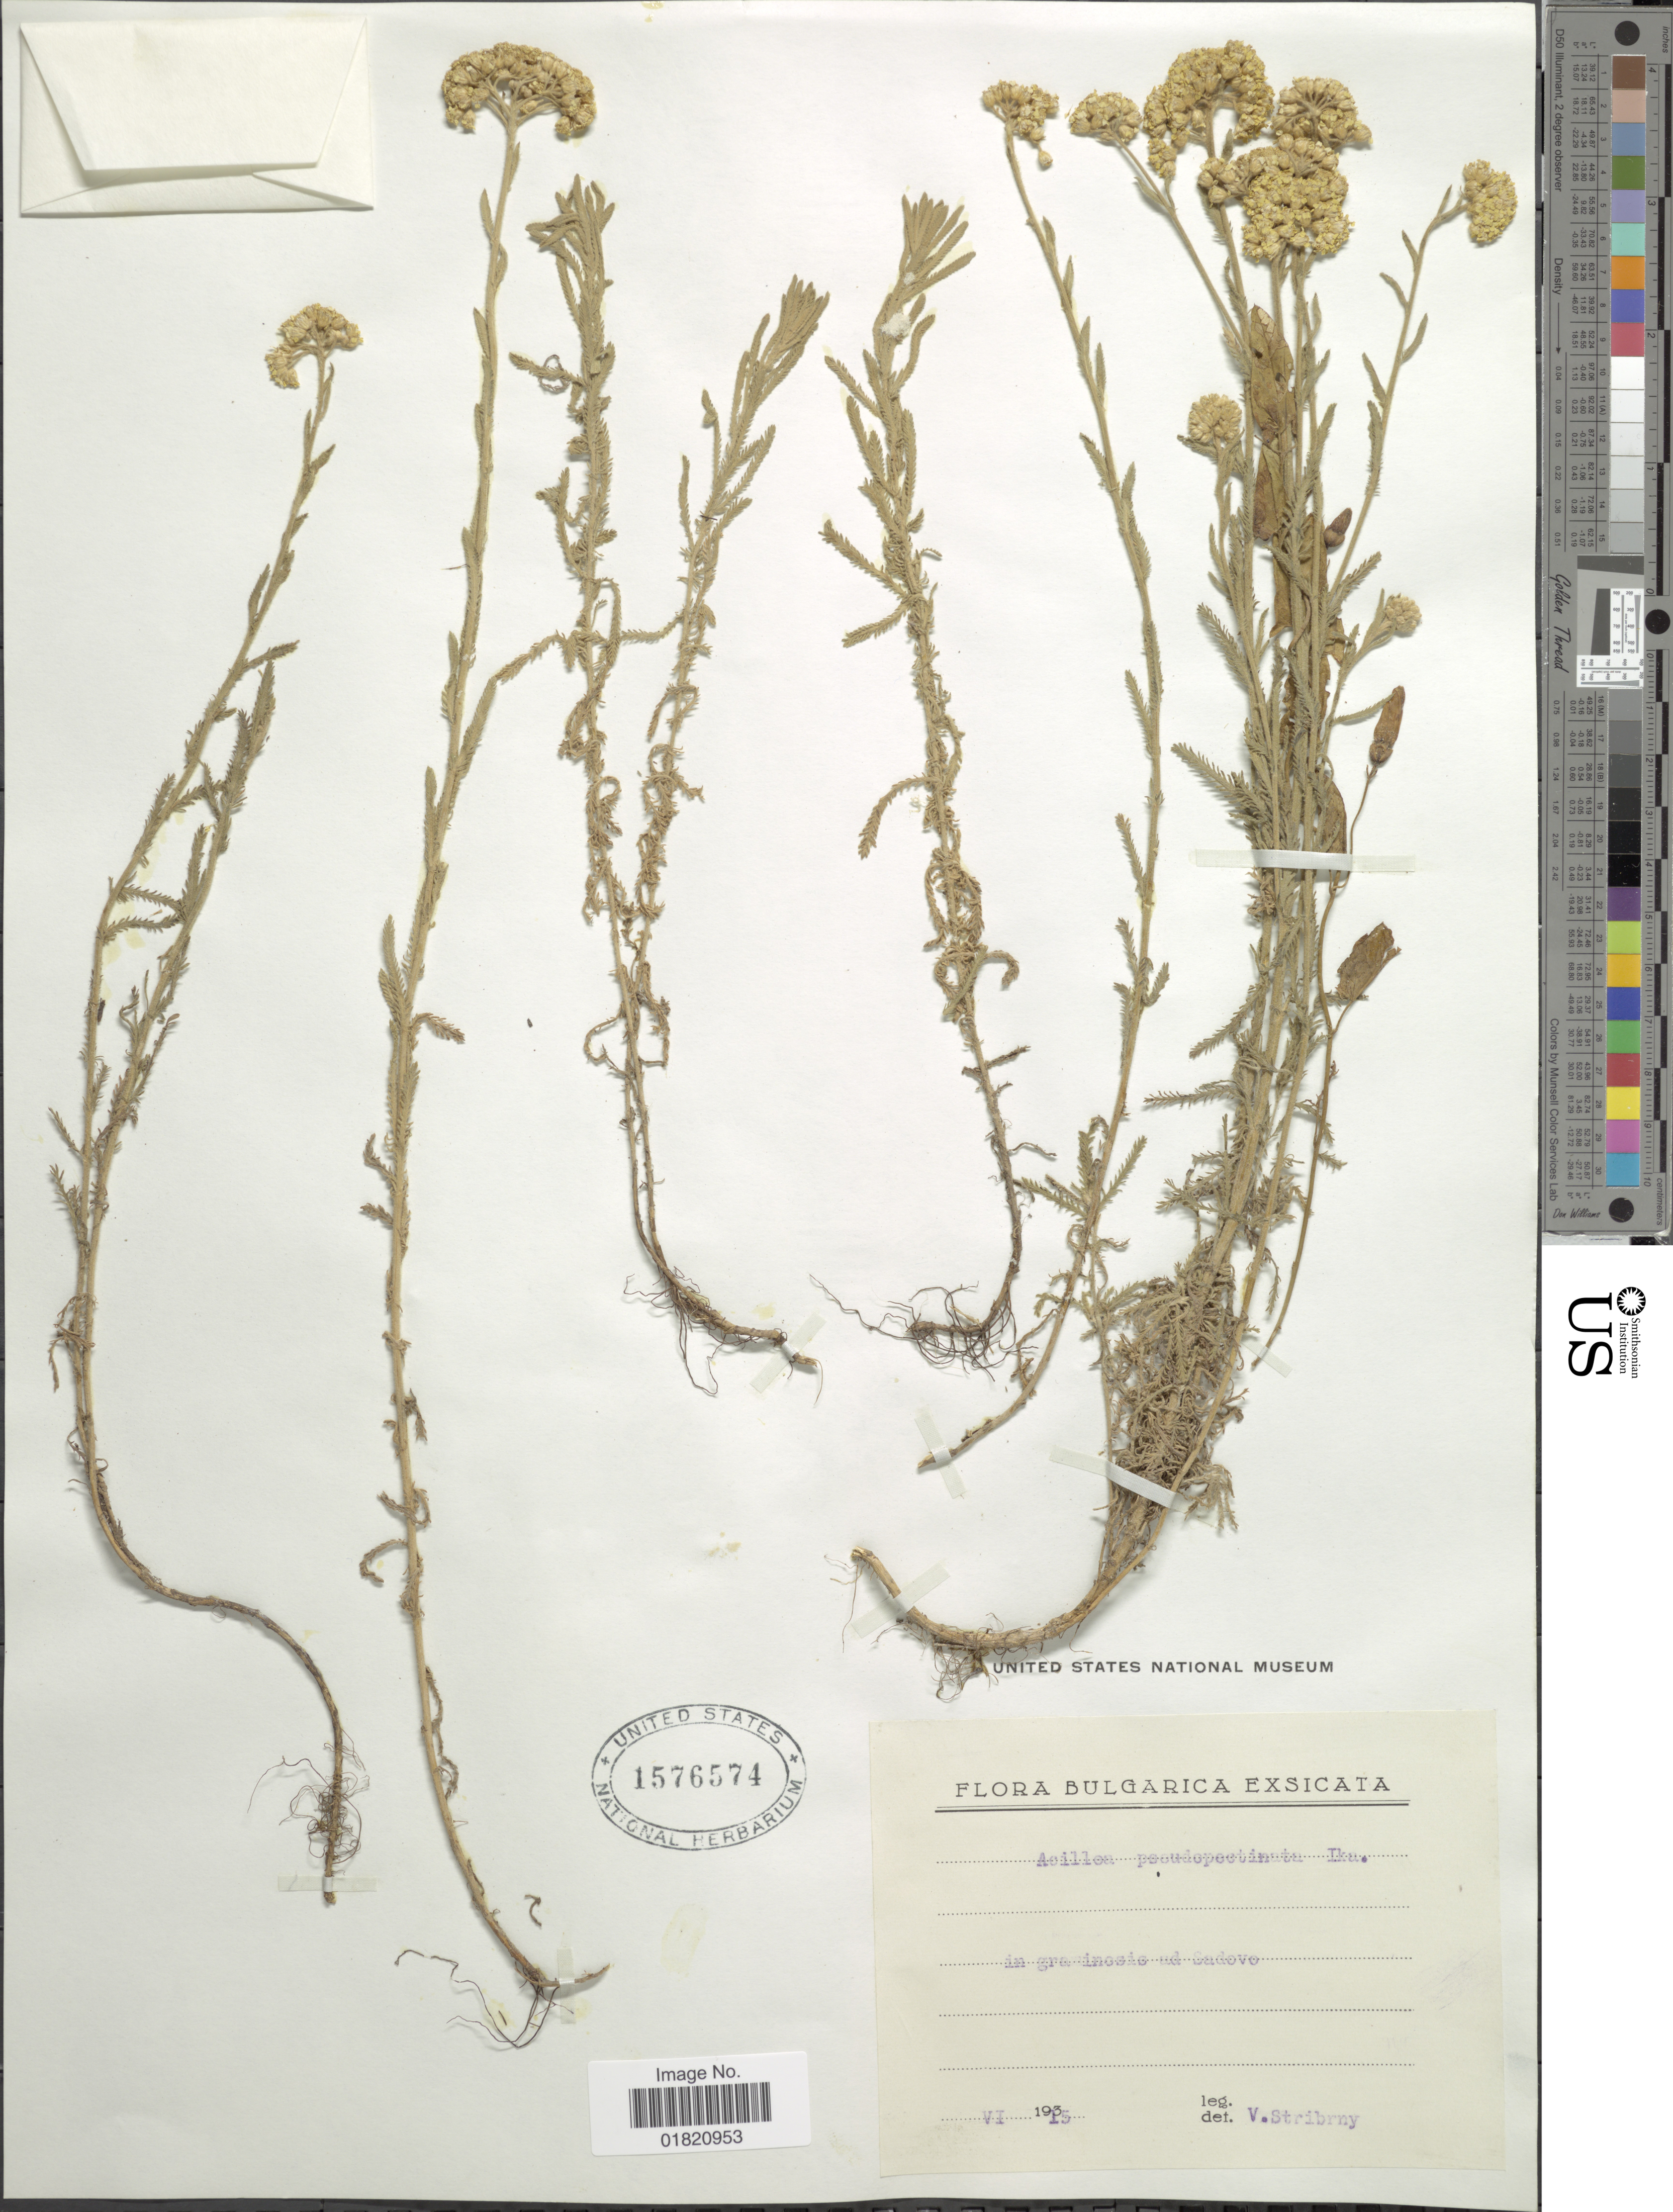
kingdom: Plantae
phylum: Tracheophyta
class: Magnoliopsida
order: Asterales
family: Asteraceae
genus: Achillea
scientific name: Achillea pseudopectinata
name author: Janka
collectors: V. Stribrny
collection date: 1915-06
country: Bulgaria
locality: In graminosis ad Sadovo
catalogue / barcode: US 1576574